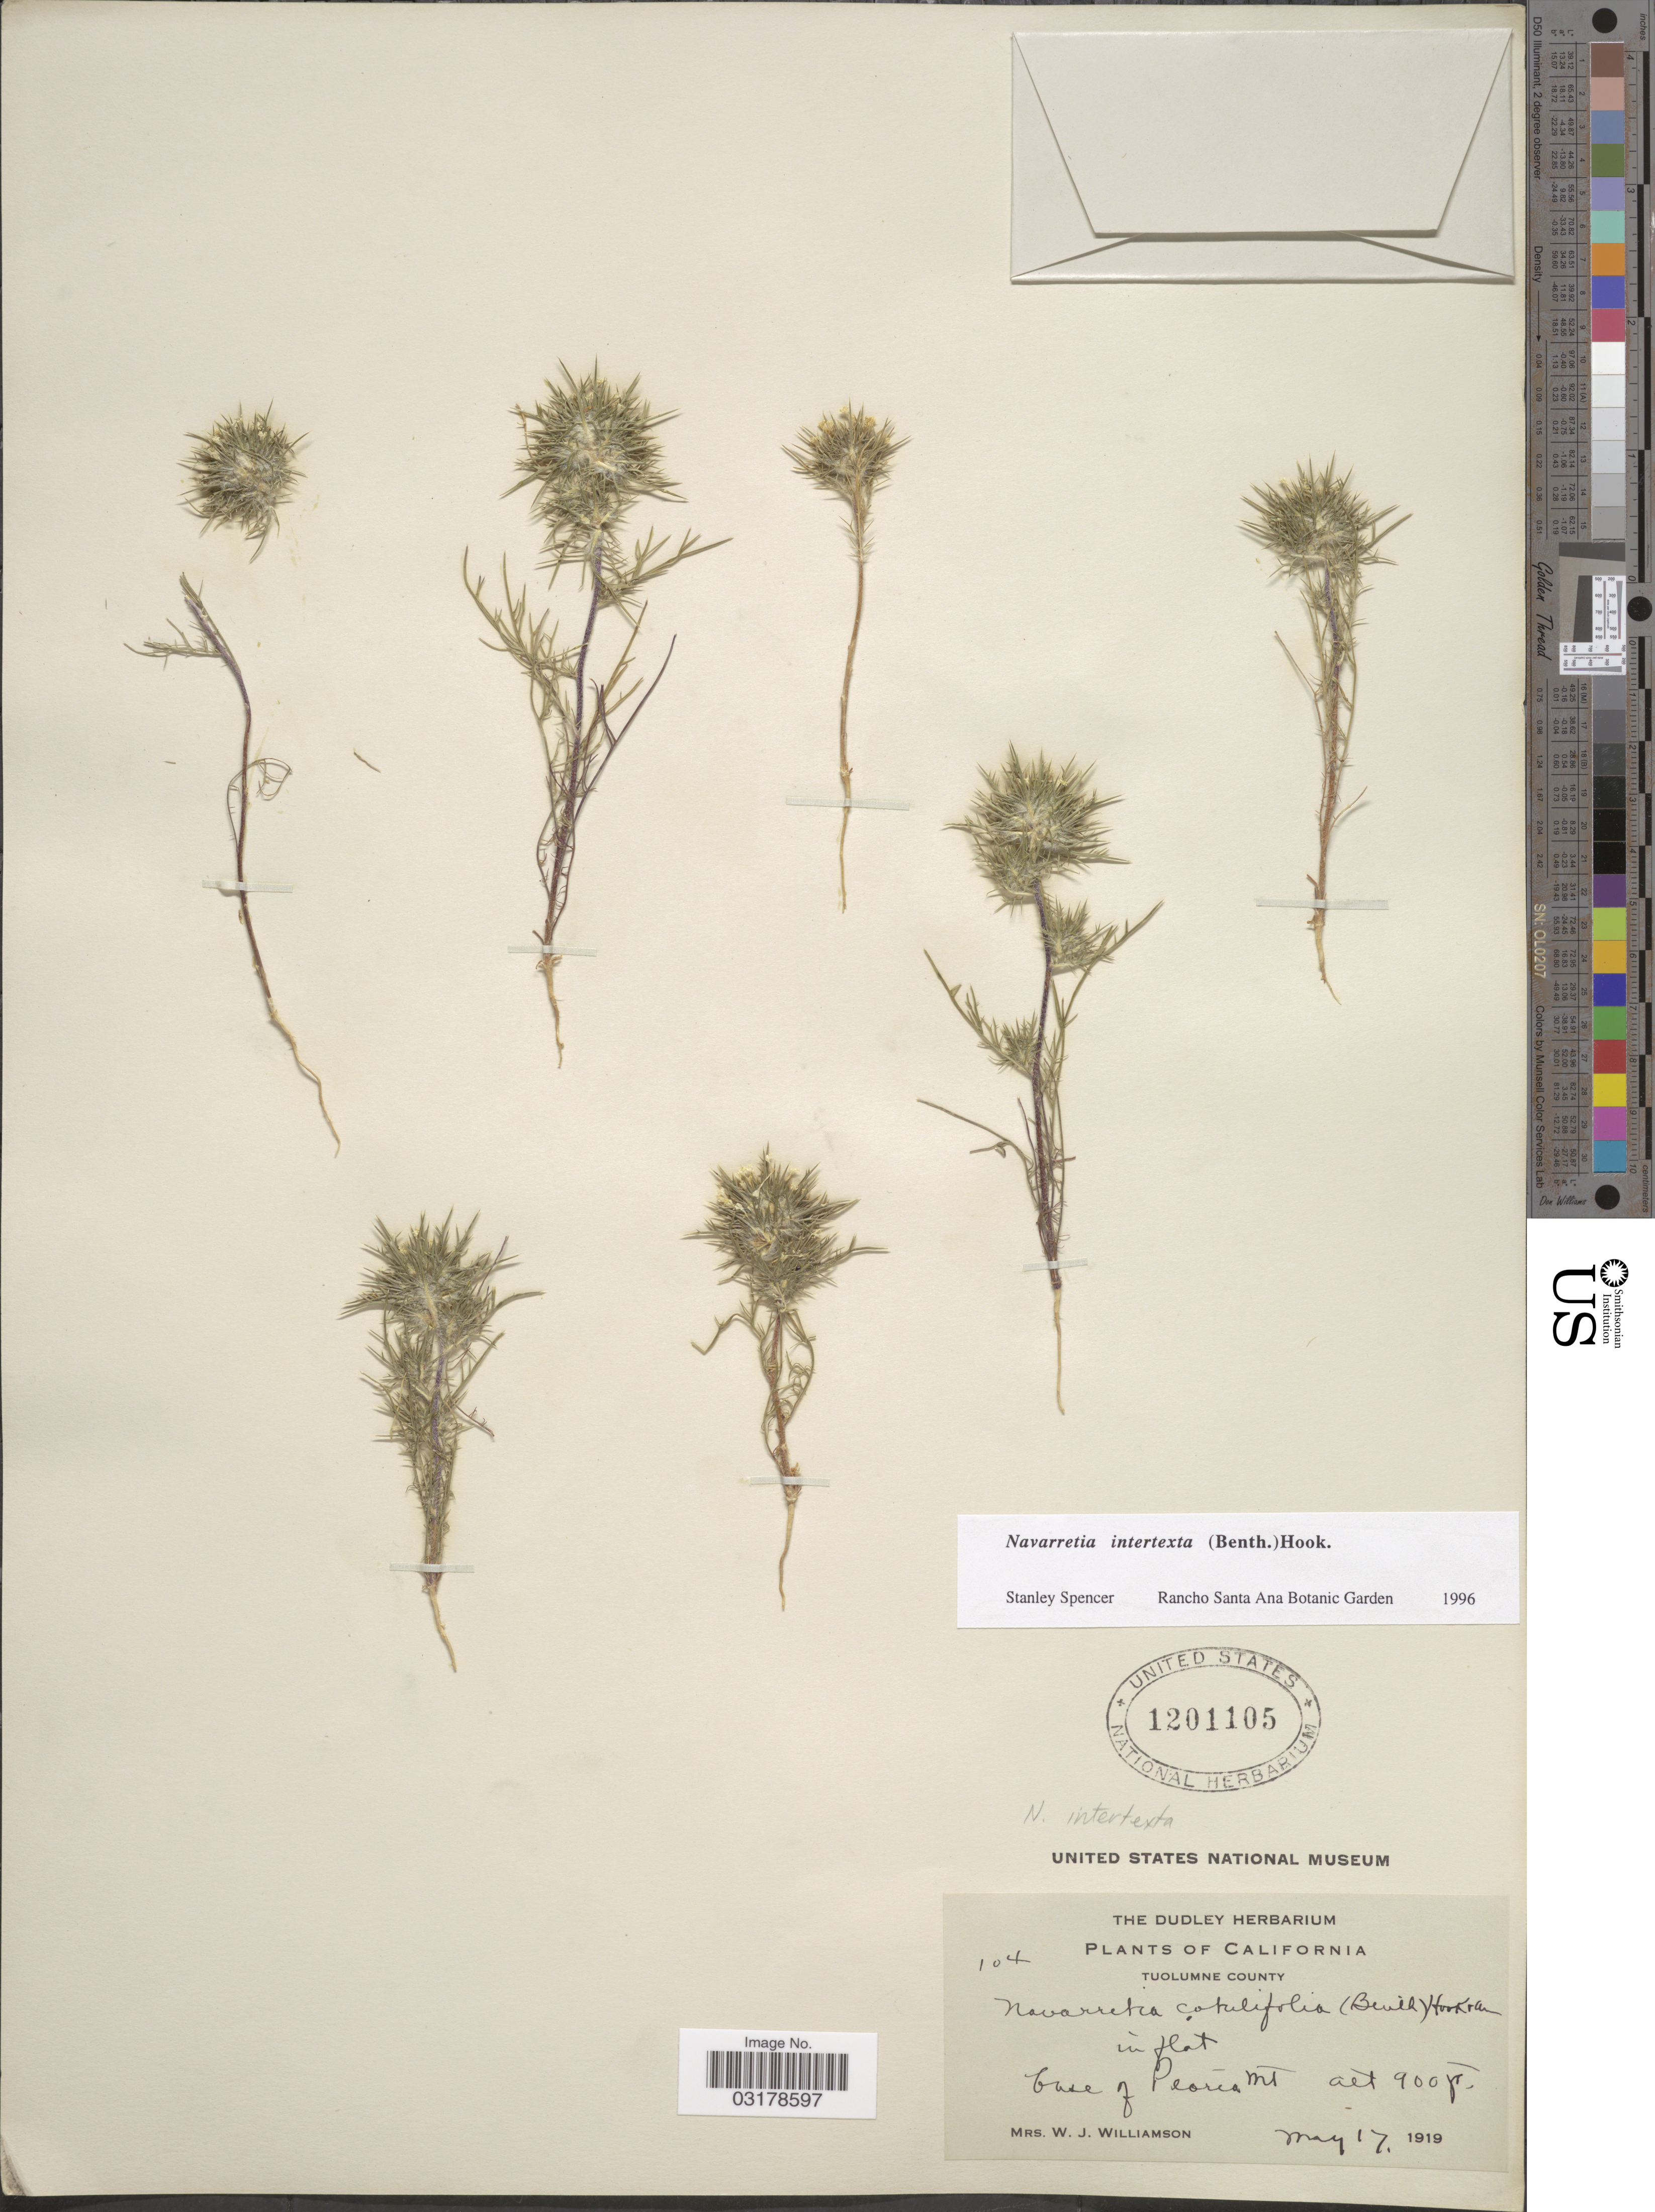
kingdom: Plantae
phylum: Tracheophyta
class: Magnoliopsida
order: Ericales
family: Polemoniaceae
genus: Navarretia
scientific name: Navarretia intertexta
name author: (Benth.) Hook.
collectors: W. Williamson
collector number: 104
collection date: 1919-05-17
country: United States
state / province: California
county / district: Tuolumne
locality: Tuolumne County. Base of Peoria Mt.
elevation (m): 274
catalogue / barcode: US 1201105